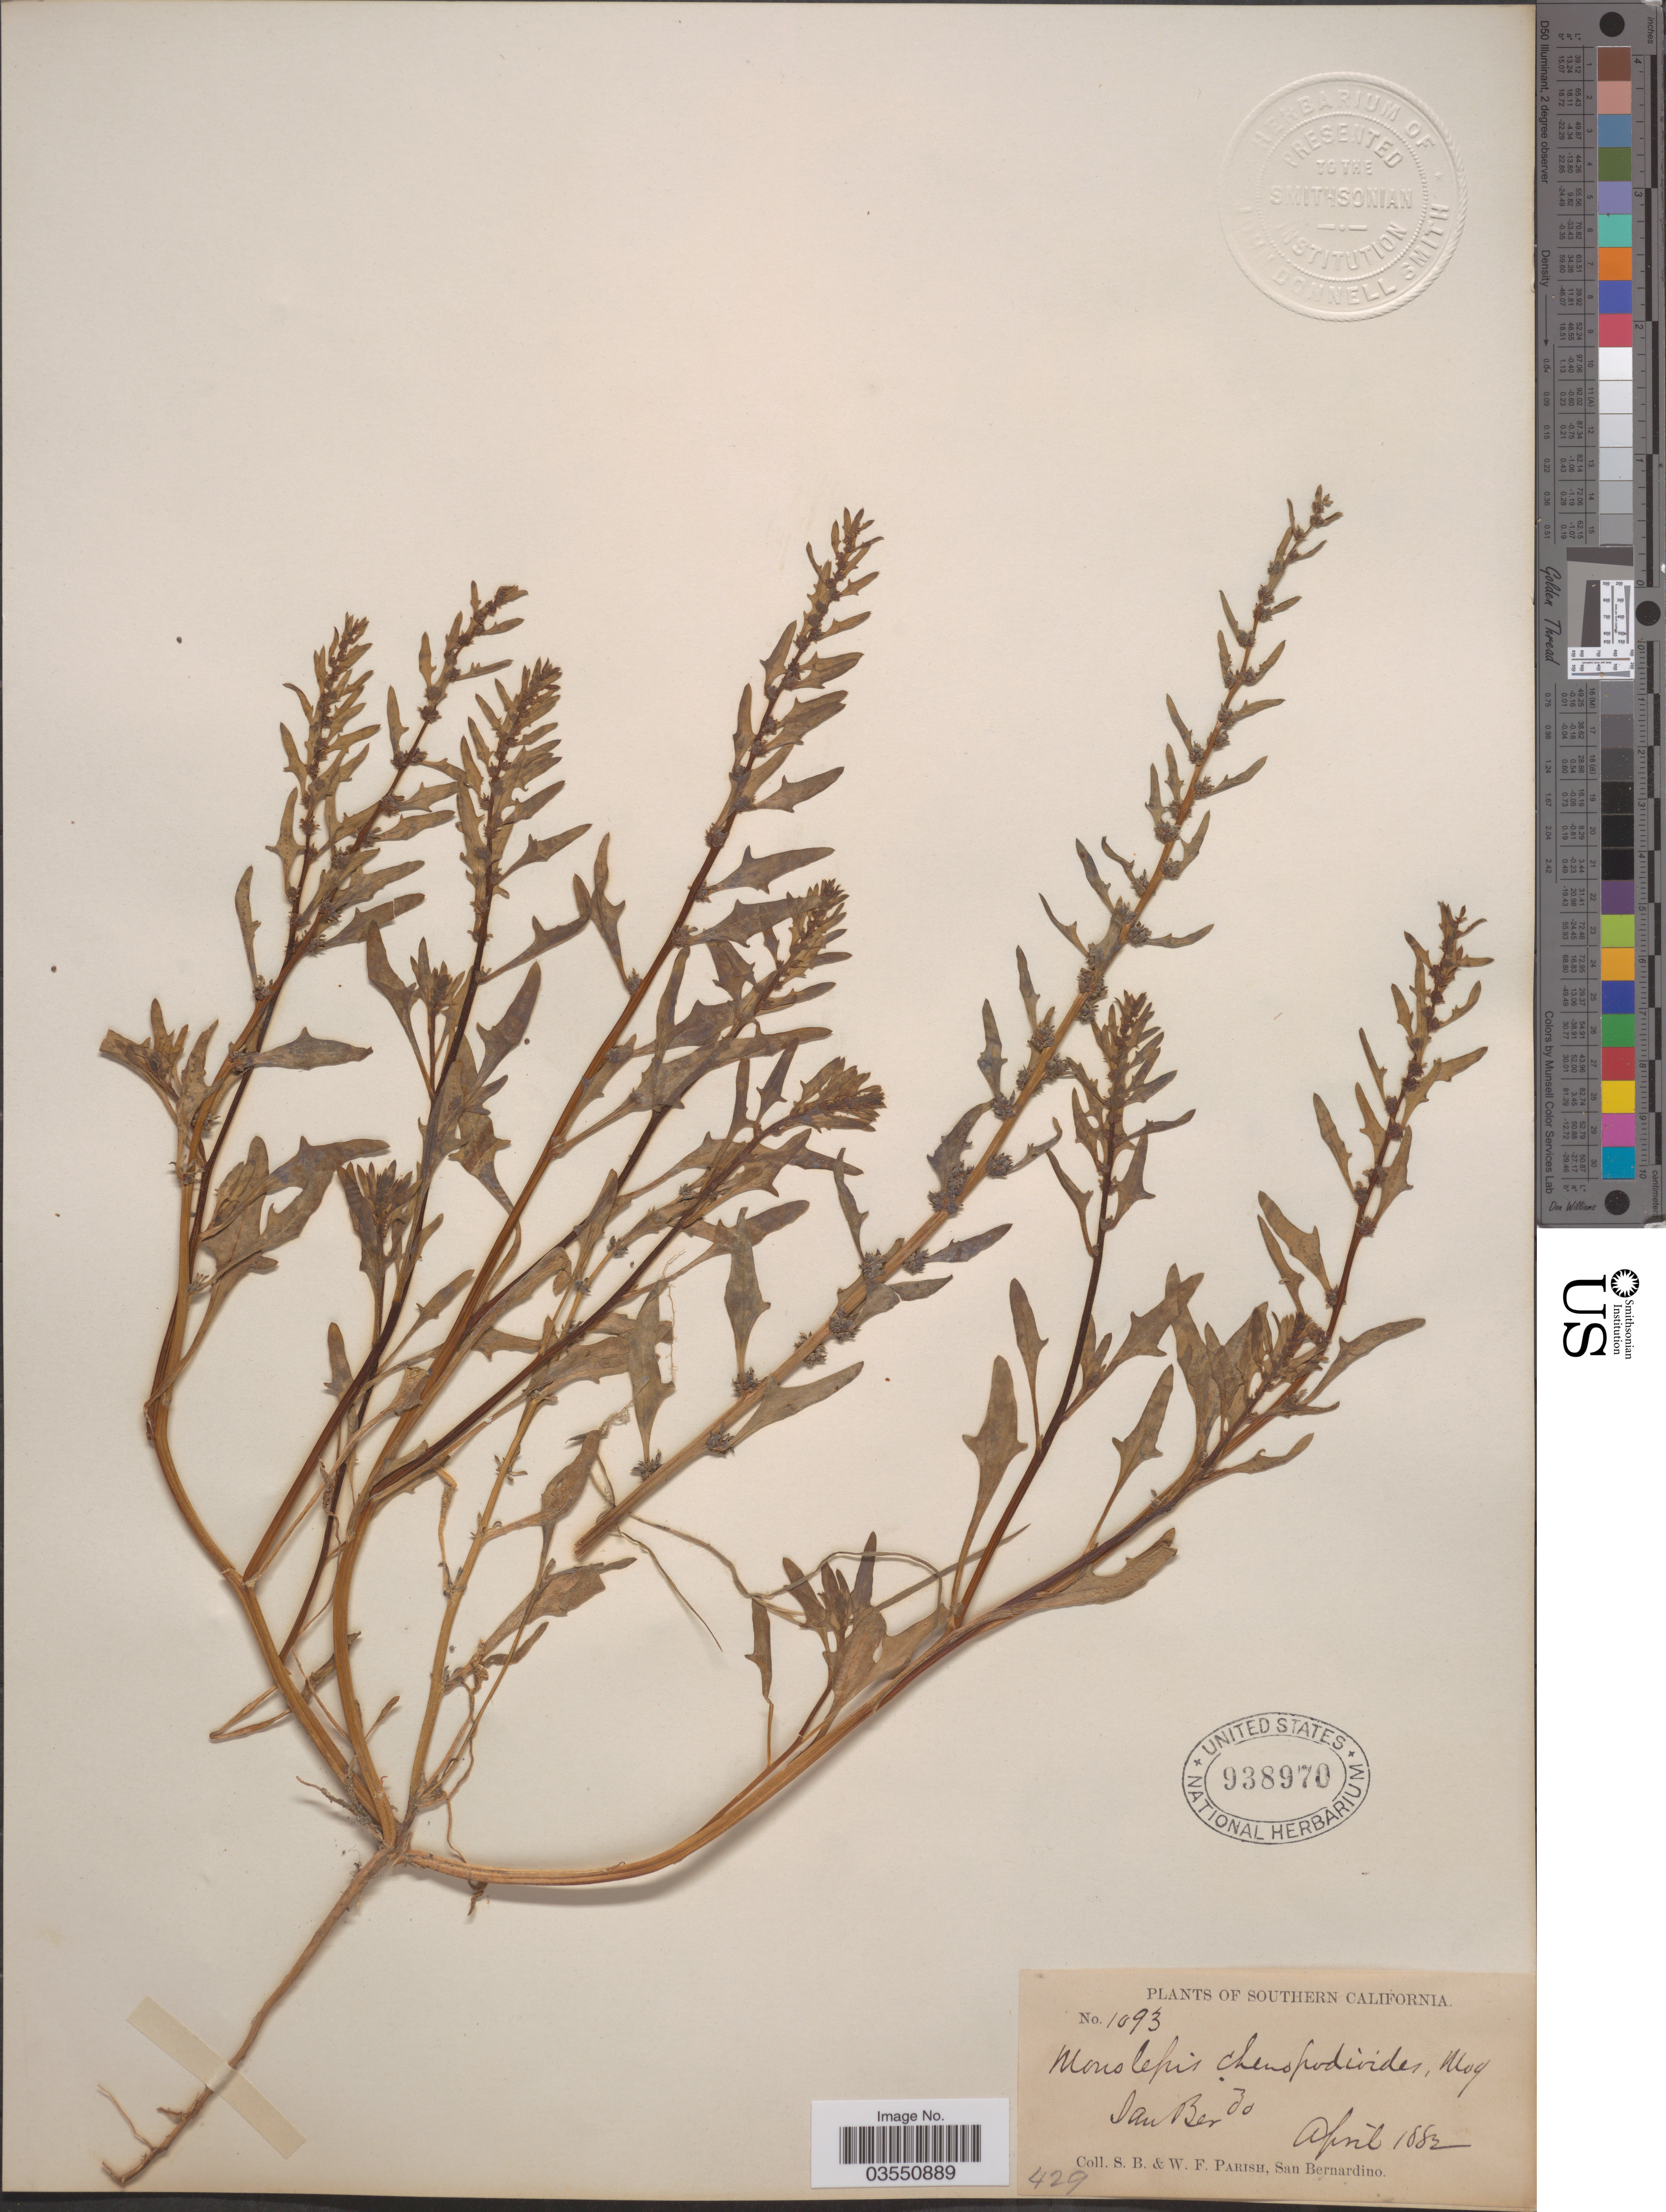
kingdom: Plantae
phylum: Tracheophyta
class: Magnoliopsida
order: Caryophyllales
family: Amaranthaceae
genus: Blitum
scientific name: Blitum nuttallianum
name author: Schult.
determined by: U.S. National Herbarium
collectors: S. B. Parish & W. F. Parish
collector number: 1093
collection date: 1882-04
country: United States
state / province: California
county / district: San Barnadino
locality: Southern California. San Berdo.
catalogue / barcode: US 938970